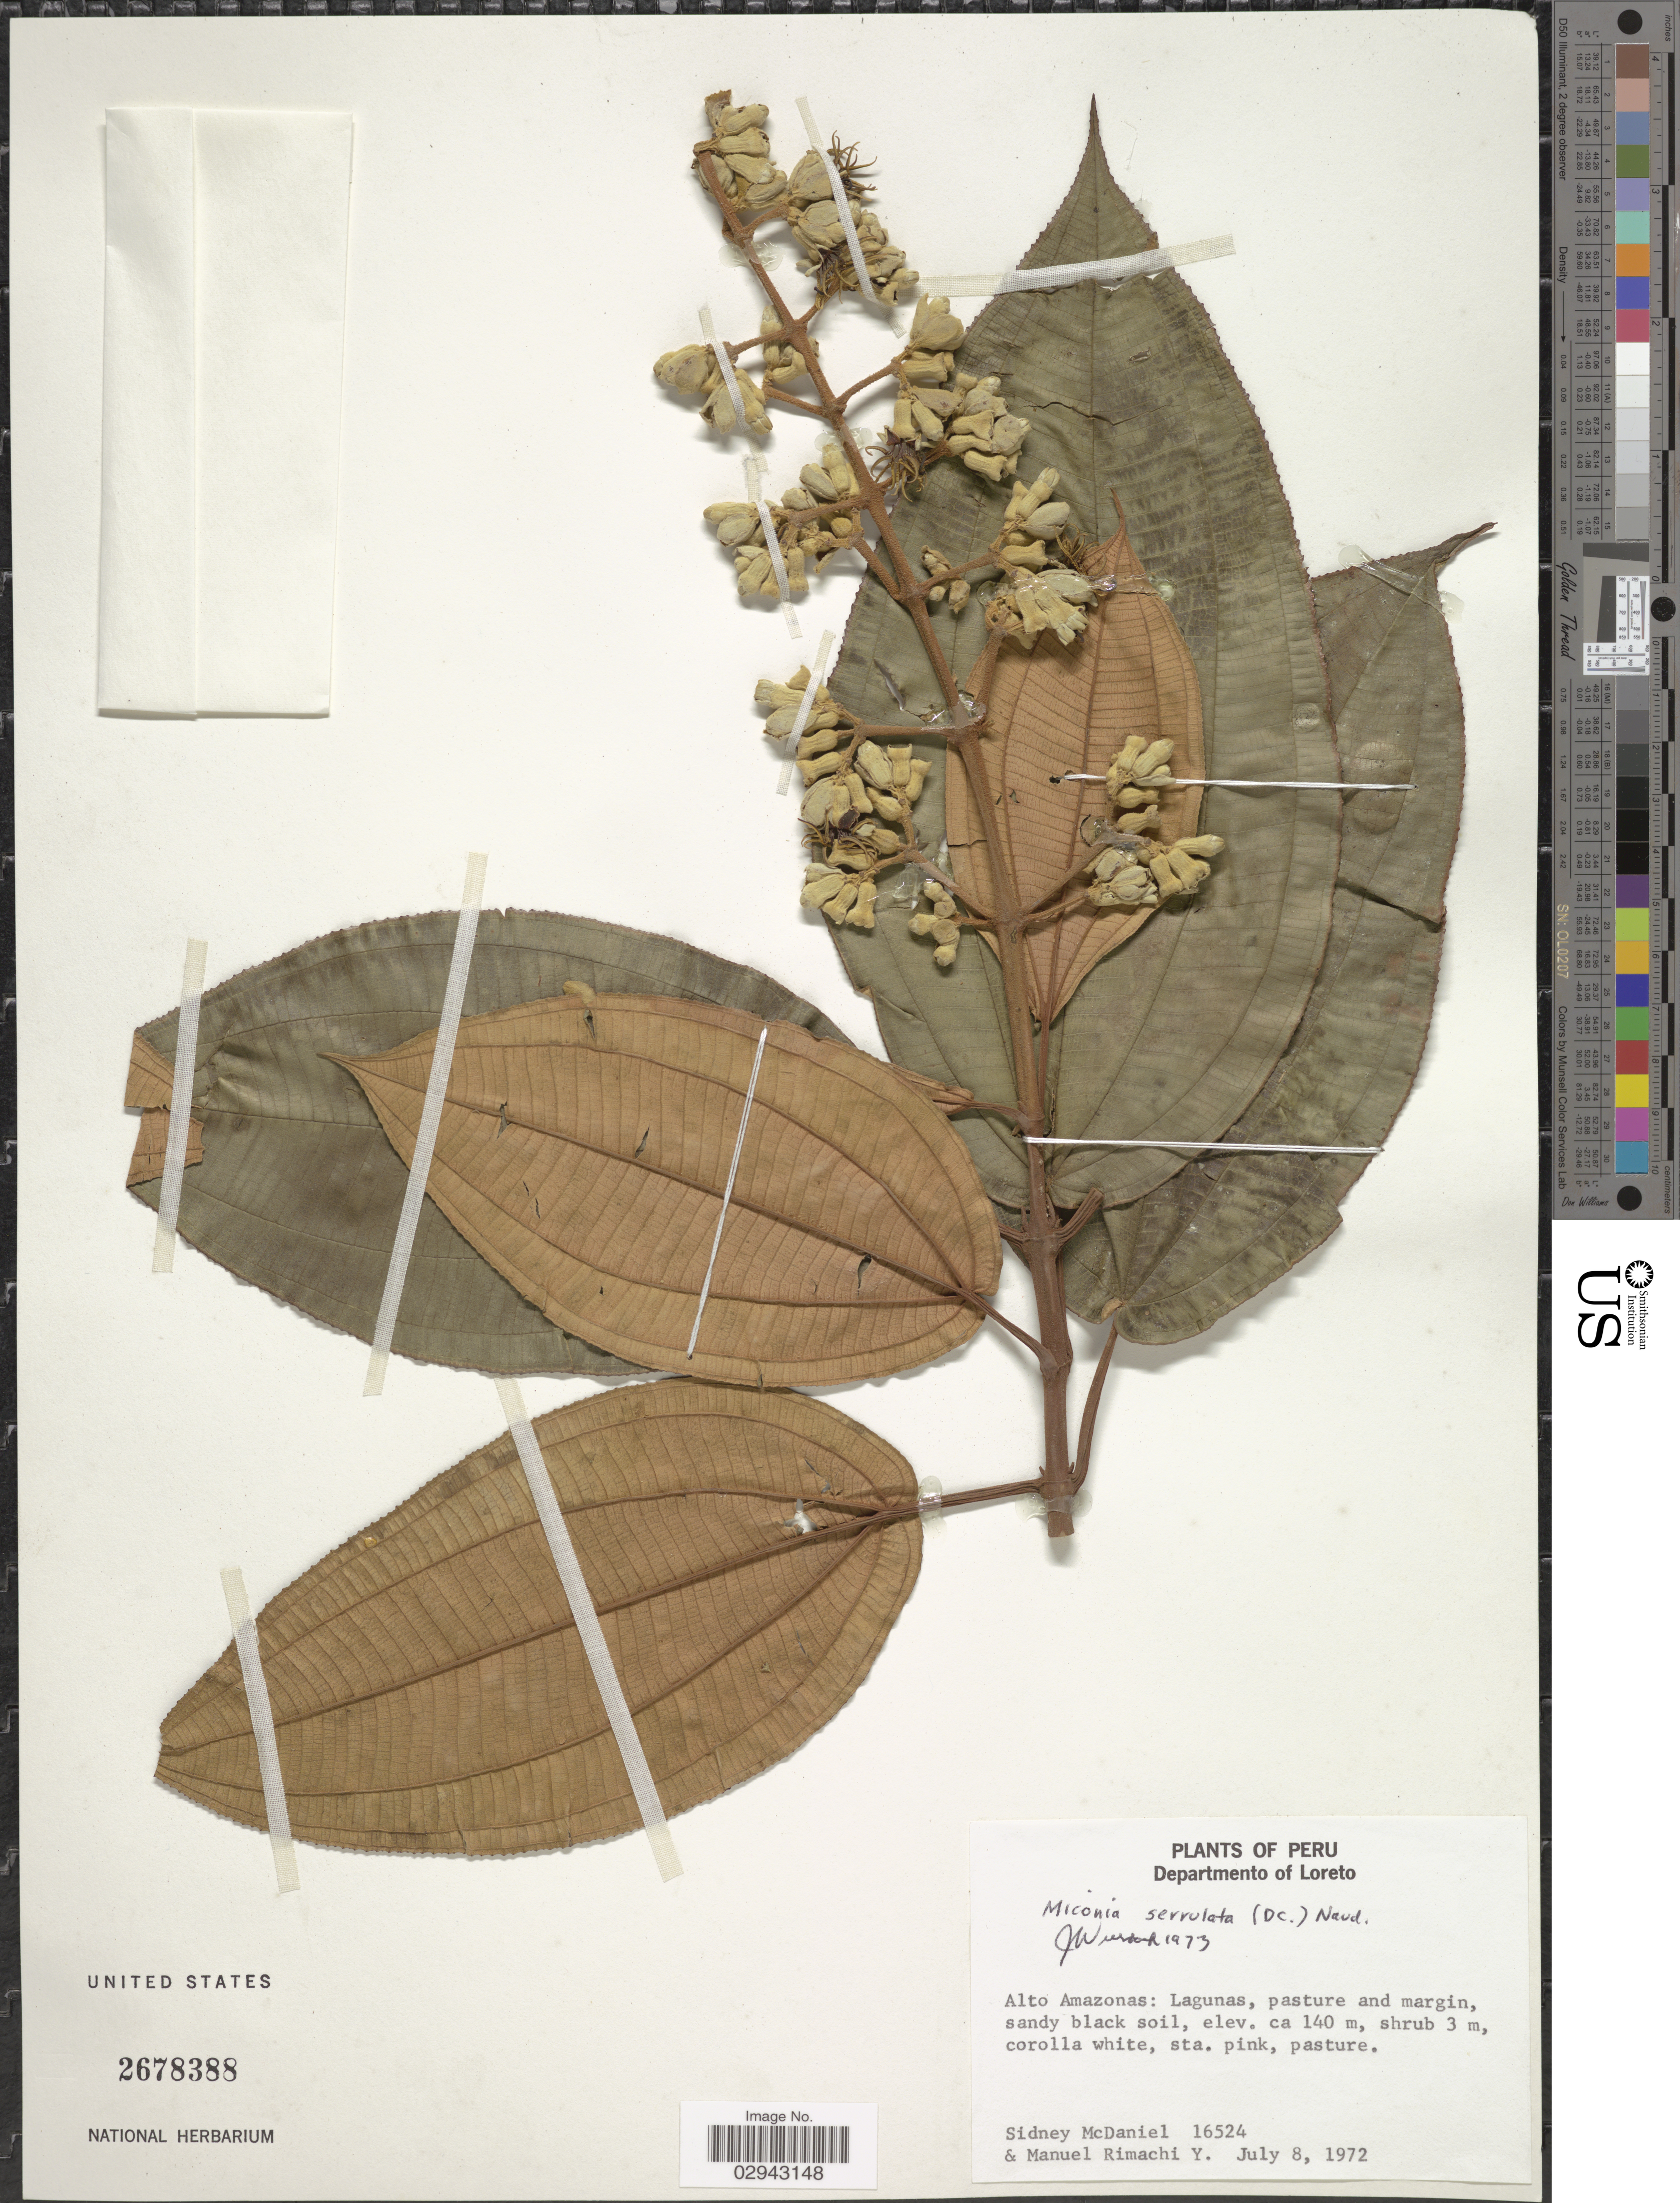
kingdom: Plantae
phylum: Tracheophyta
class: Magnoliopsida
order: Myrtales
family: Melastomataceae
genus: Miconia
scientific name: Miconia serrulata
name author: (DC.) Naudin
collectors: S. McDaniel & M. Rimachi Y.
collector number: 16524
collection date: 1972-07-08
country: Peru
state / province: Loreto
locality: Departamento of Loreto. Alto Amazonas: Lagunas, pasture and margin, sandy black soil.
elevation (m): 140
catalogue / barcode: US 2678388